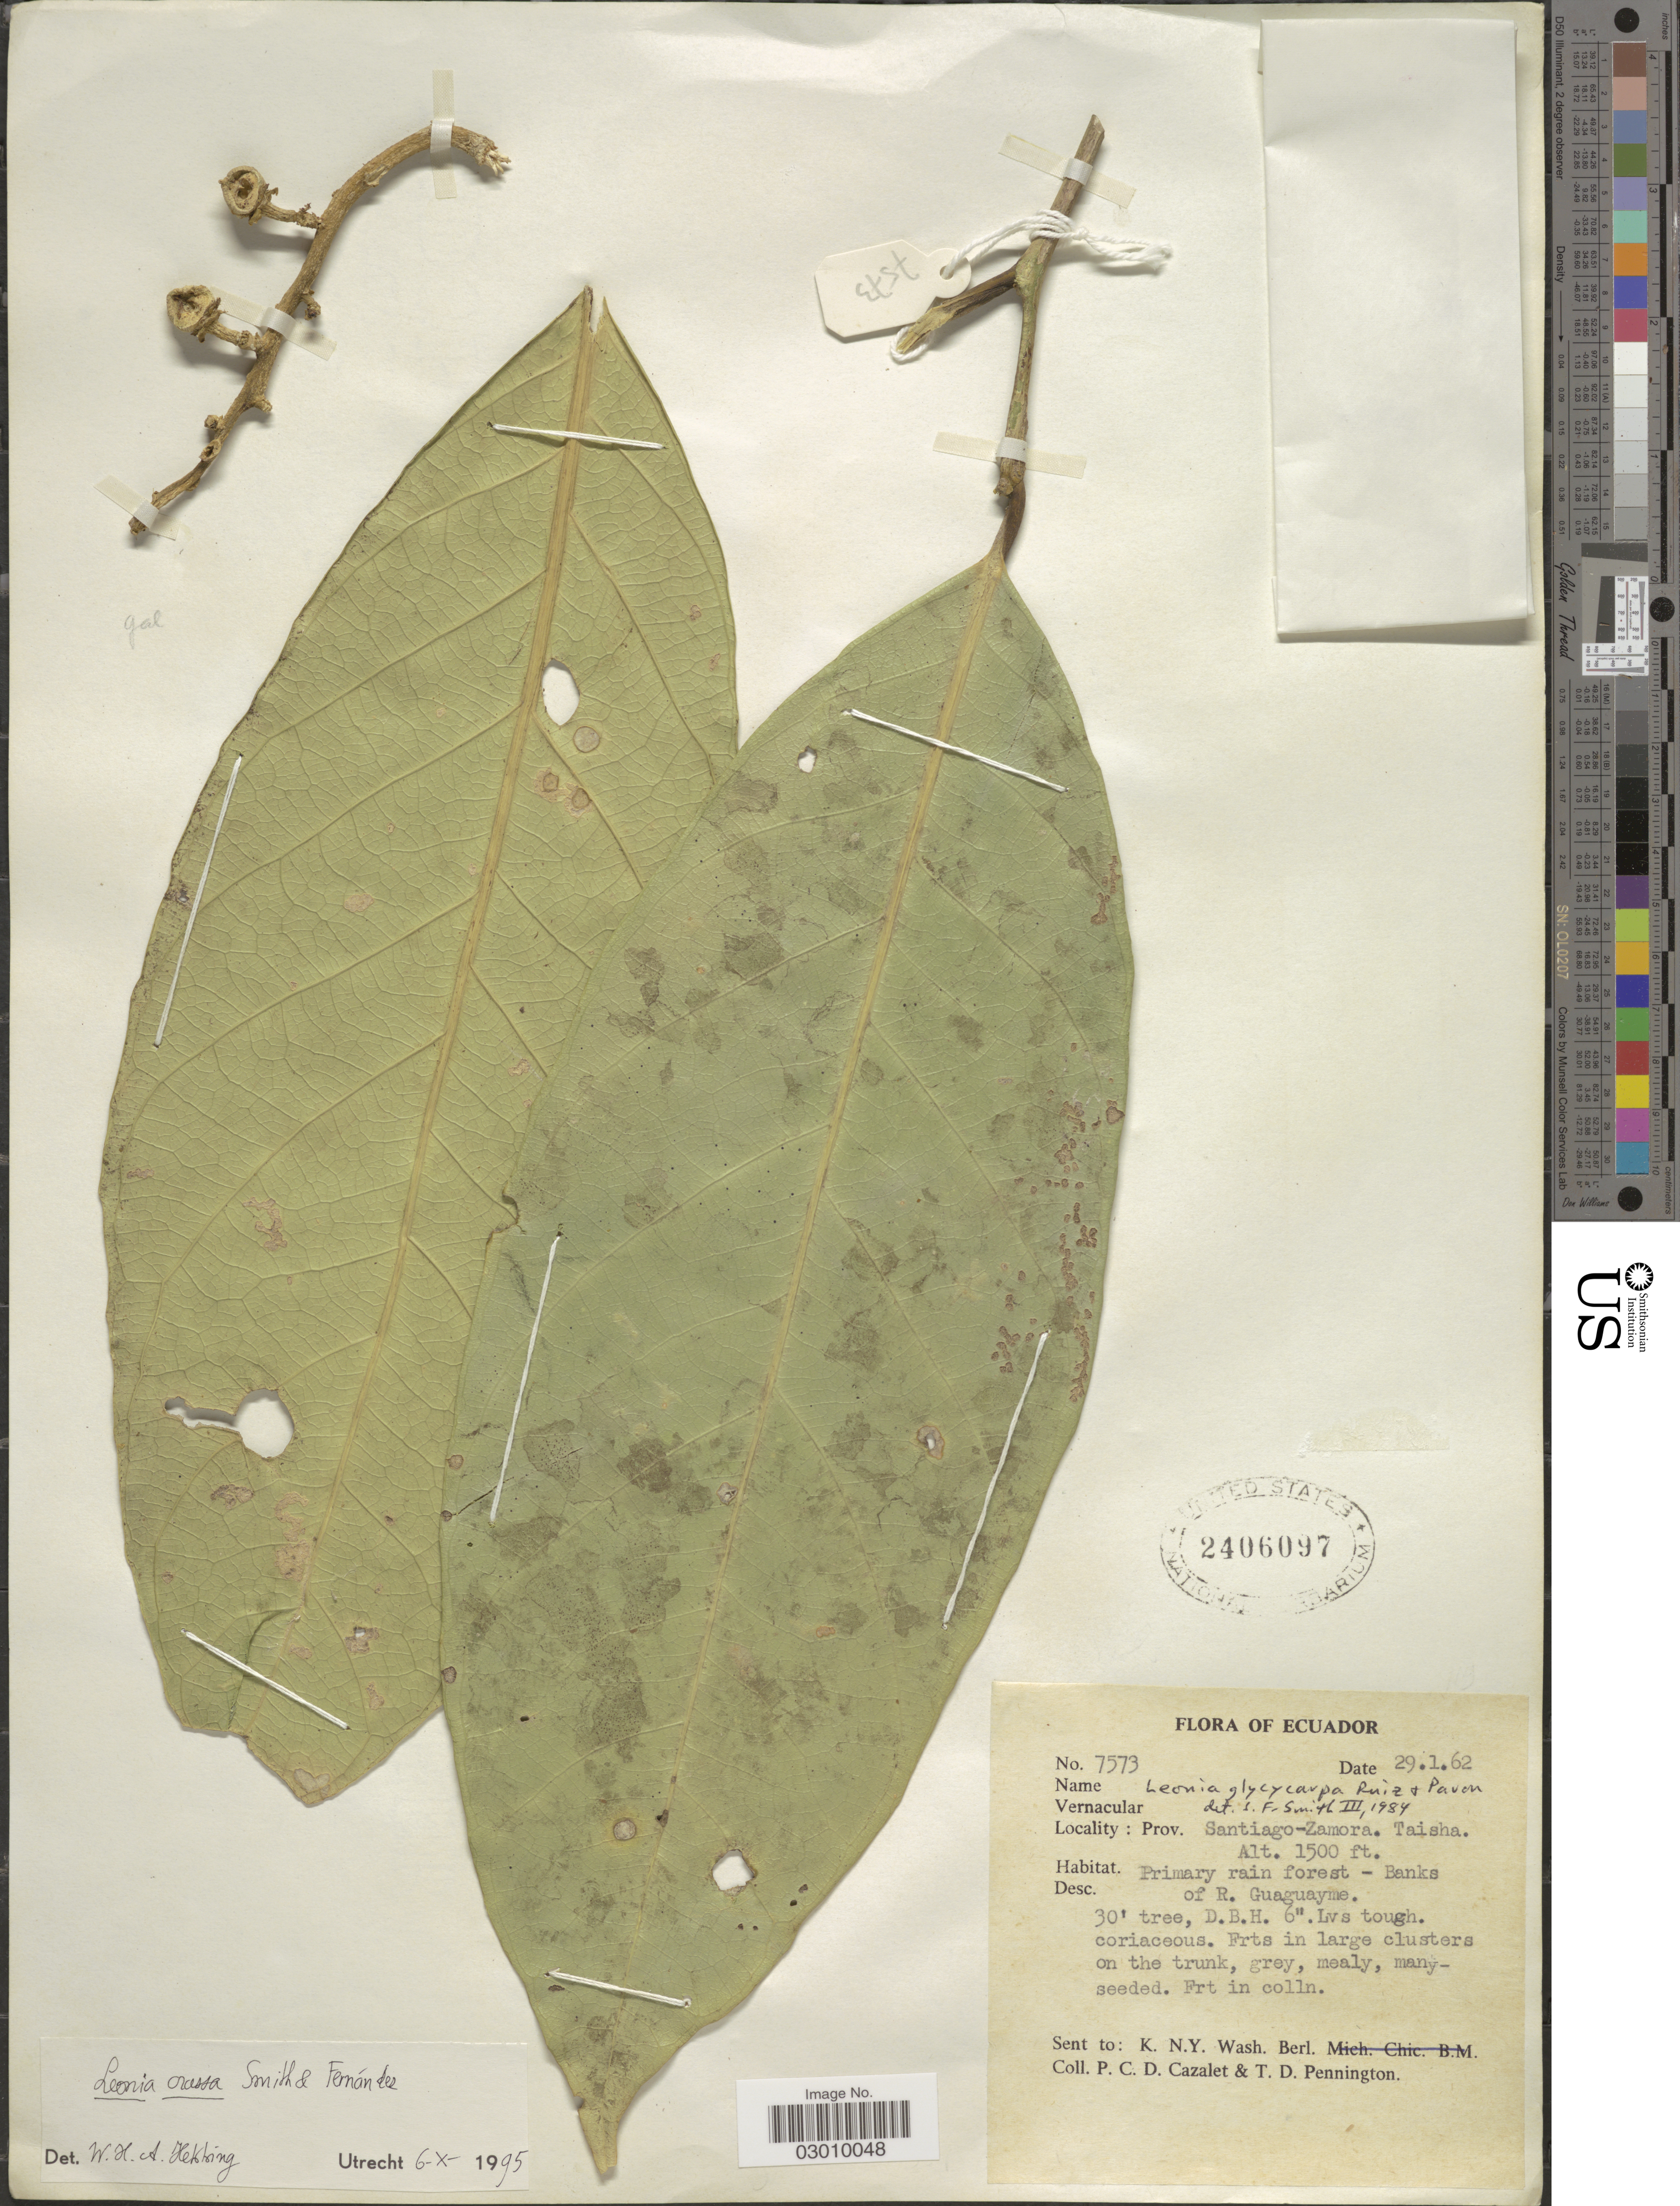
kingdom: Plantae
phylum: Tracheophyta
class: Magnoliopsida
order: Malpighiales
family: Violaceae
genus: Leonia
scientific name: Leonia crassa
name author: L.B. Sm. & A. Fernández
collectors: P. C. D. Cazalet & T. D. Pennington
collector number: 7573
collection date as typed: Transcribed d/m/y: 29/1/62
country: Ecuador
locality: Prov. Santiago-Zamora, Taisha. Banks of R. Guaguayme.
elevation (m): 457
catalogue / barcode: US 2406097